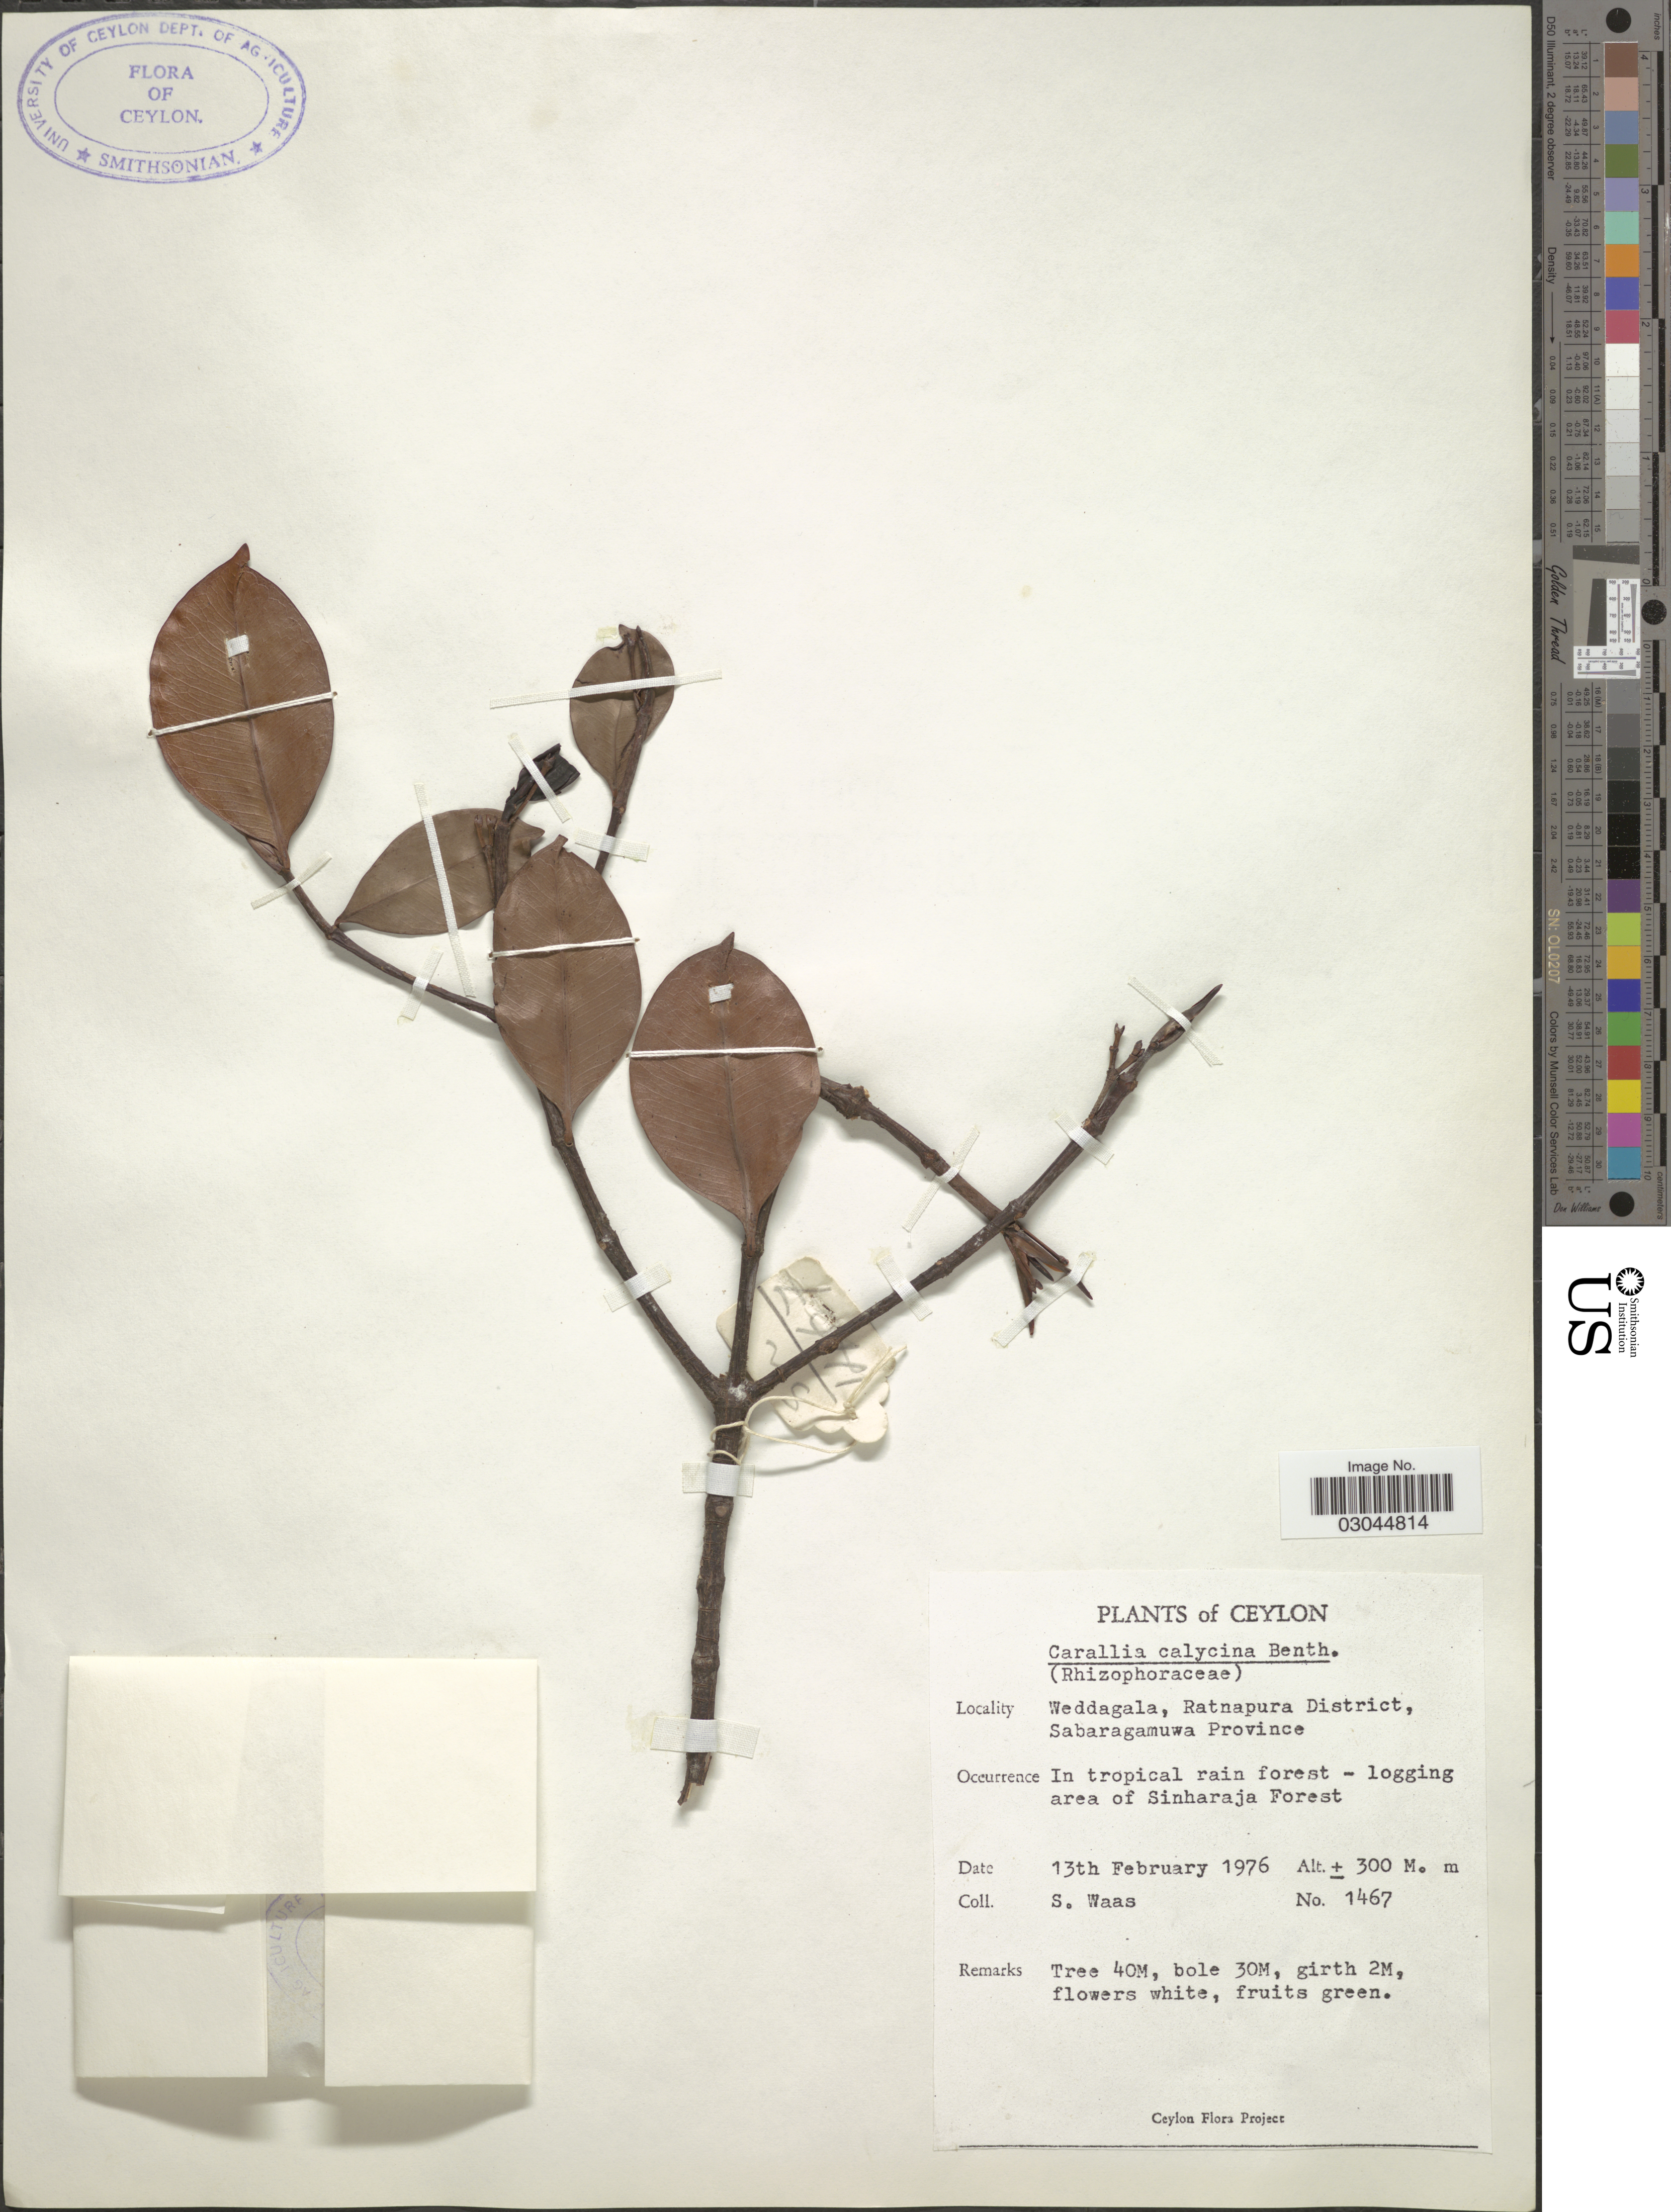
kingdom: Plantae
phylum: Tracheophyta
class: Magnoliopsida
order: Malpighiales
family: Rhizophoraceae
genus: Carallia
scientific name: Carallia calycina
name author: Benth.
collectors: S. Waas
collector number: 1467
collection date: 1976-02-13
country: Sri Lanka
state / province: Sabaragamuwa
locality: Ceylon. Weddagala, Ratnapura District. In tropical rain forest - logging area of Sinharaja Forest.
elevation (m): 300